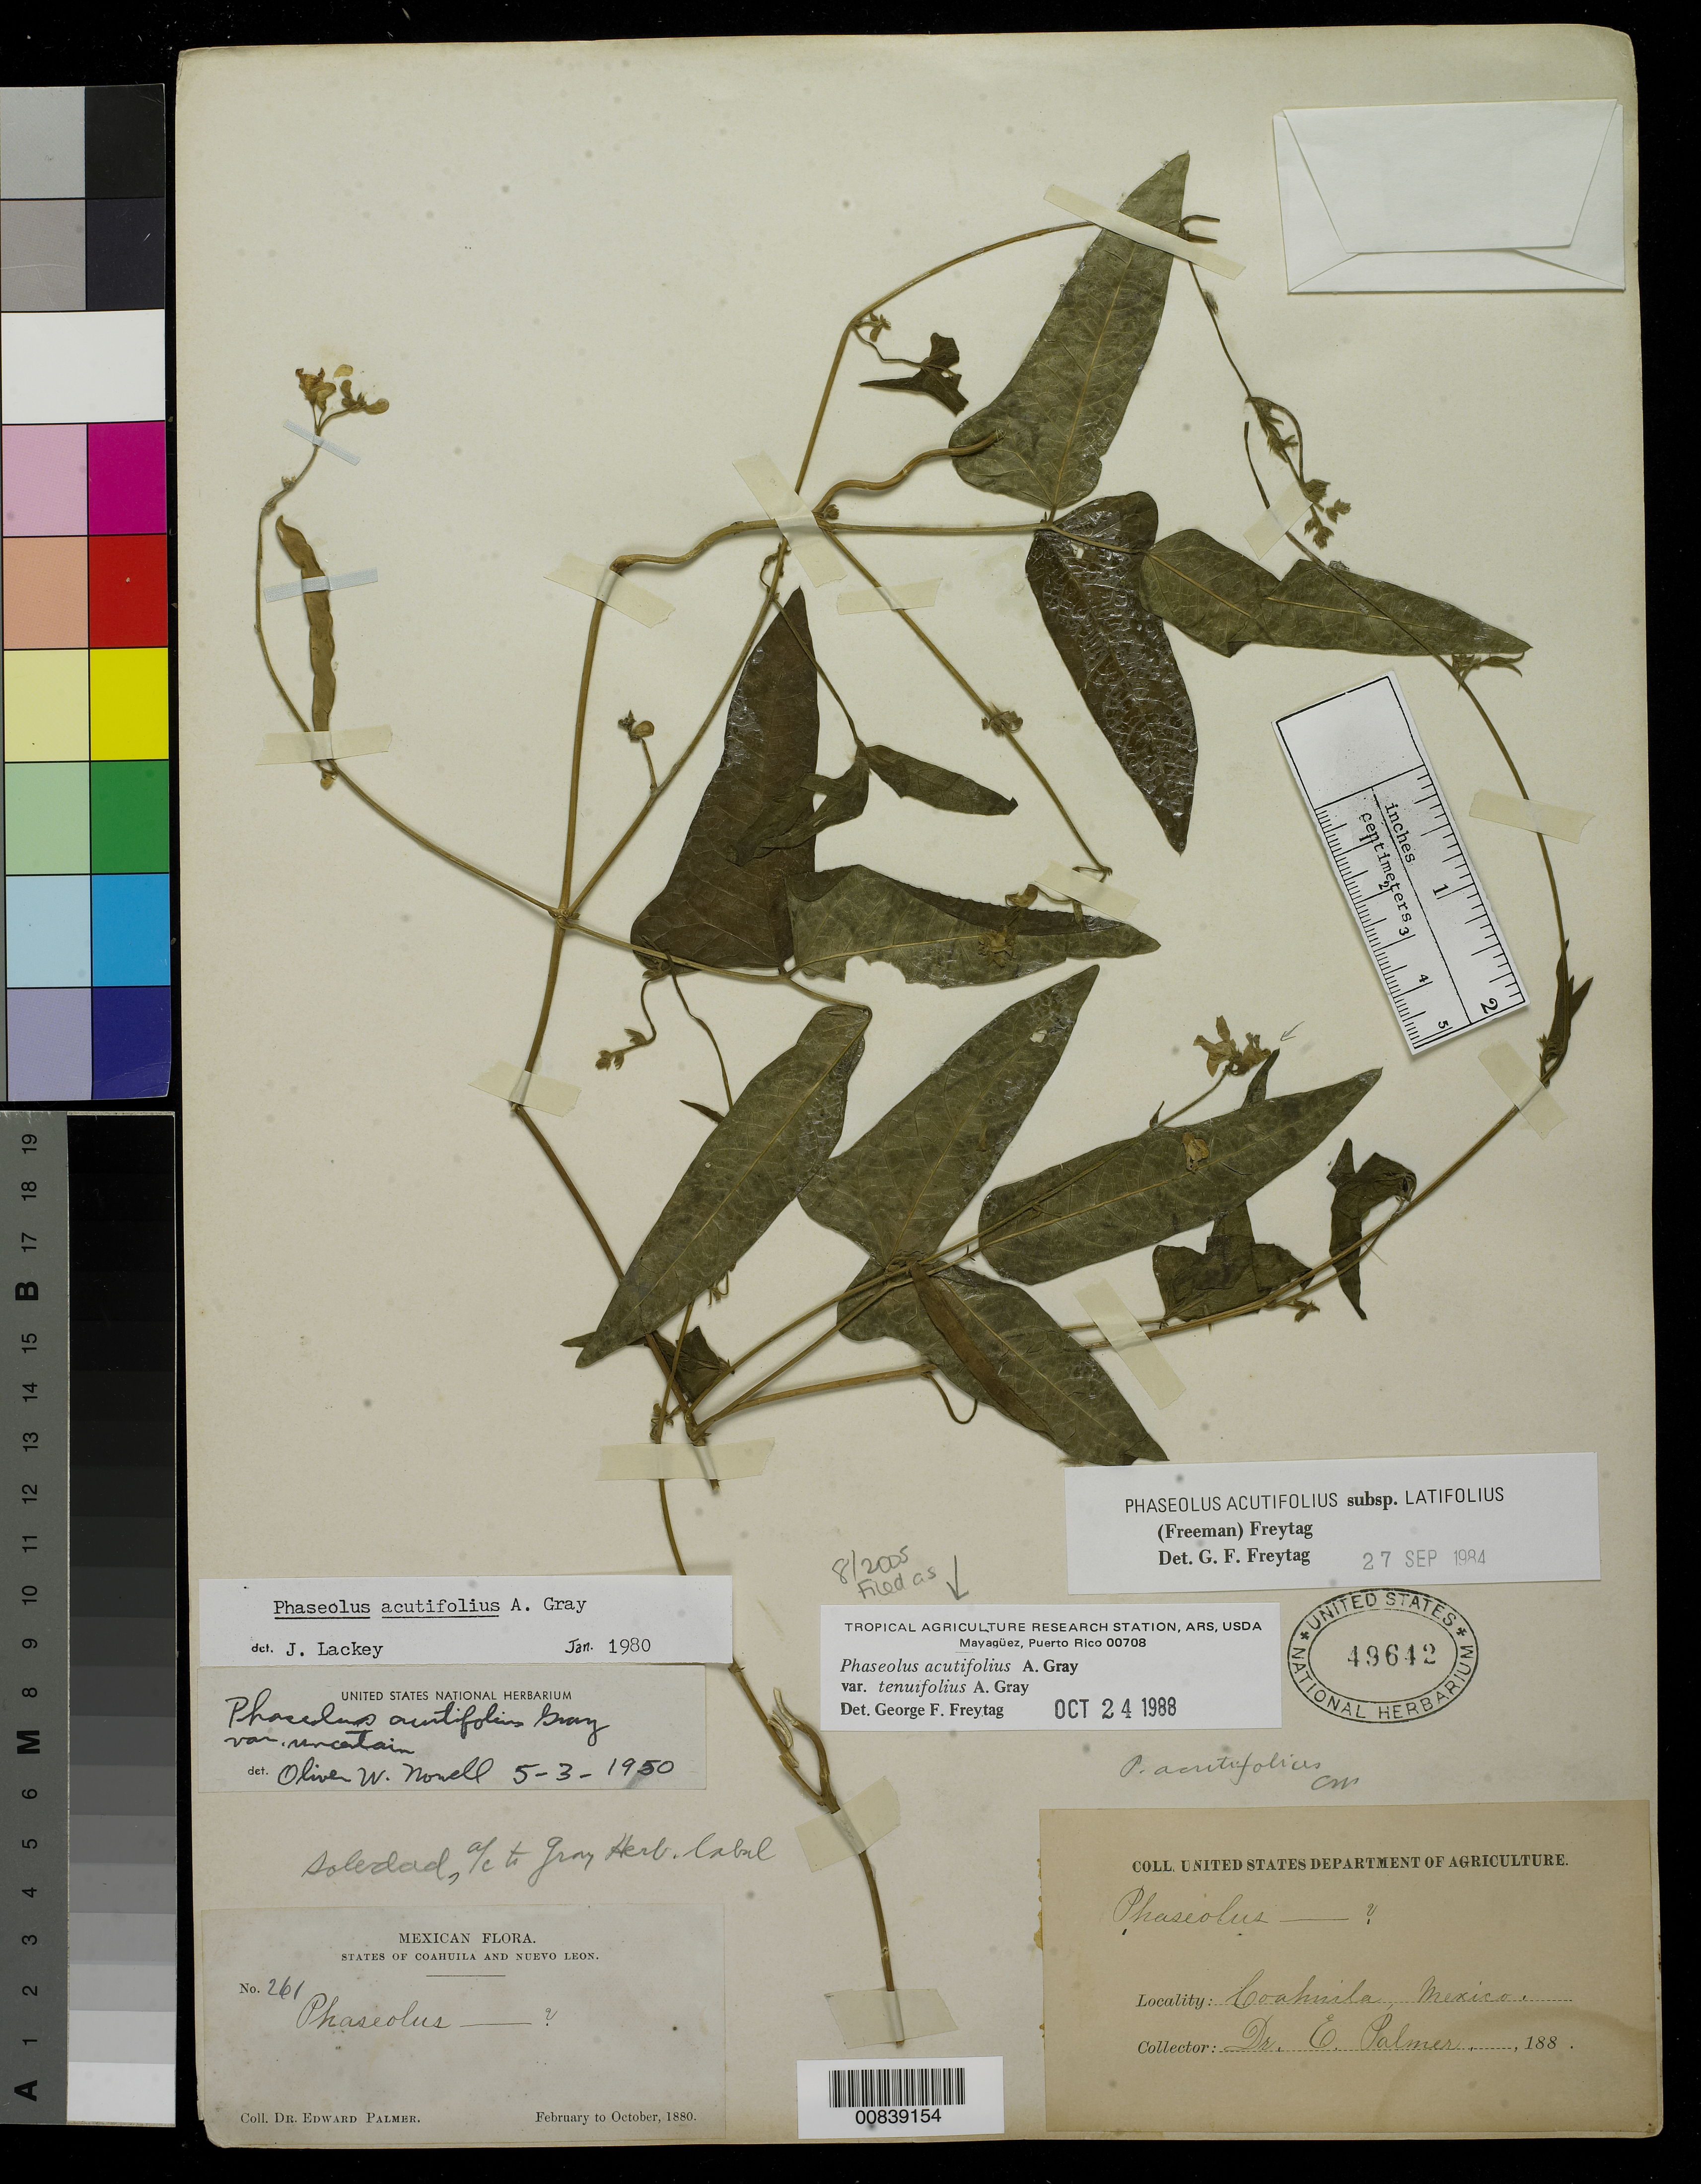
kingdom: Plantae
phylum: Tracheophyta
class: Magnoliopsida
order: Fabales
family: Fabaceae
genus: Phaseolus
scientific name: Phaseolus acutifolius var. tenuifolius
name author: A. Gray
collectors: E. Palmer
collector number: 261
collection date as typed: Feb 1880 to -- Oct 1880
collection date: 1880-02/1880-10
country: Mexico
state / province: Coahuila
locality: Coahuila.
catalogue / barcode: US 49642